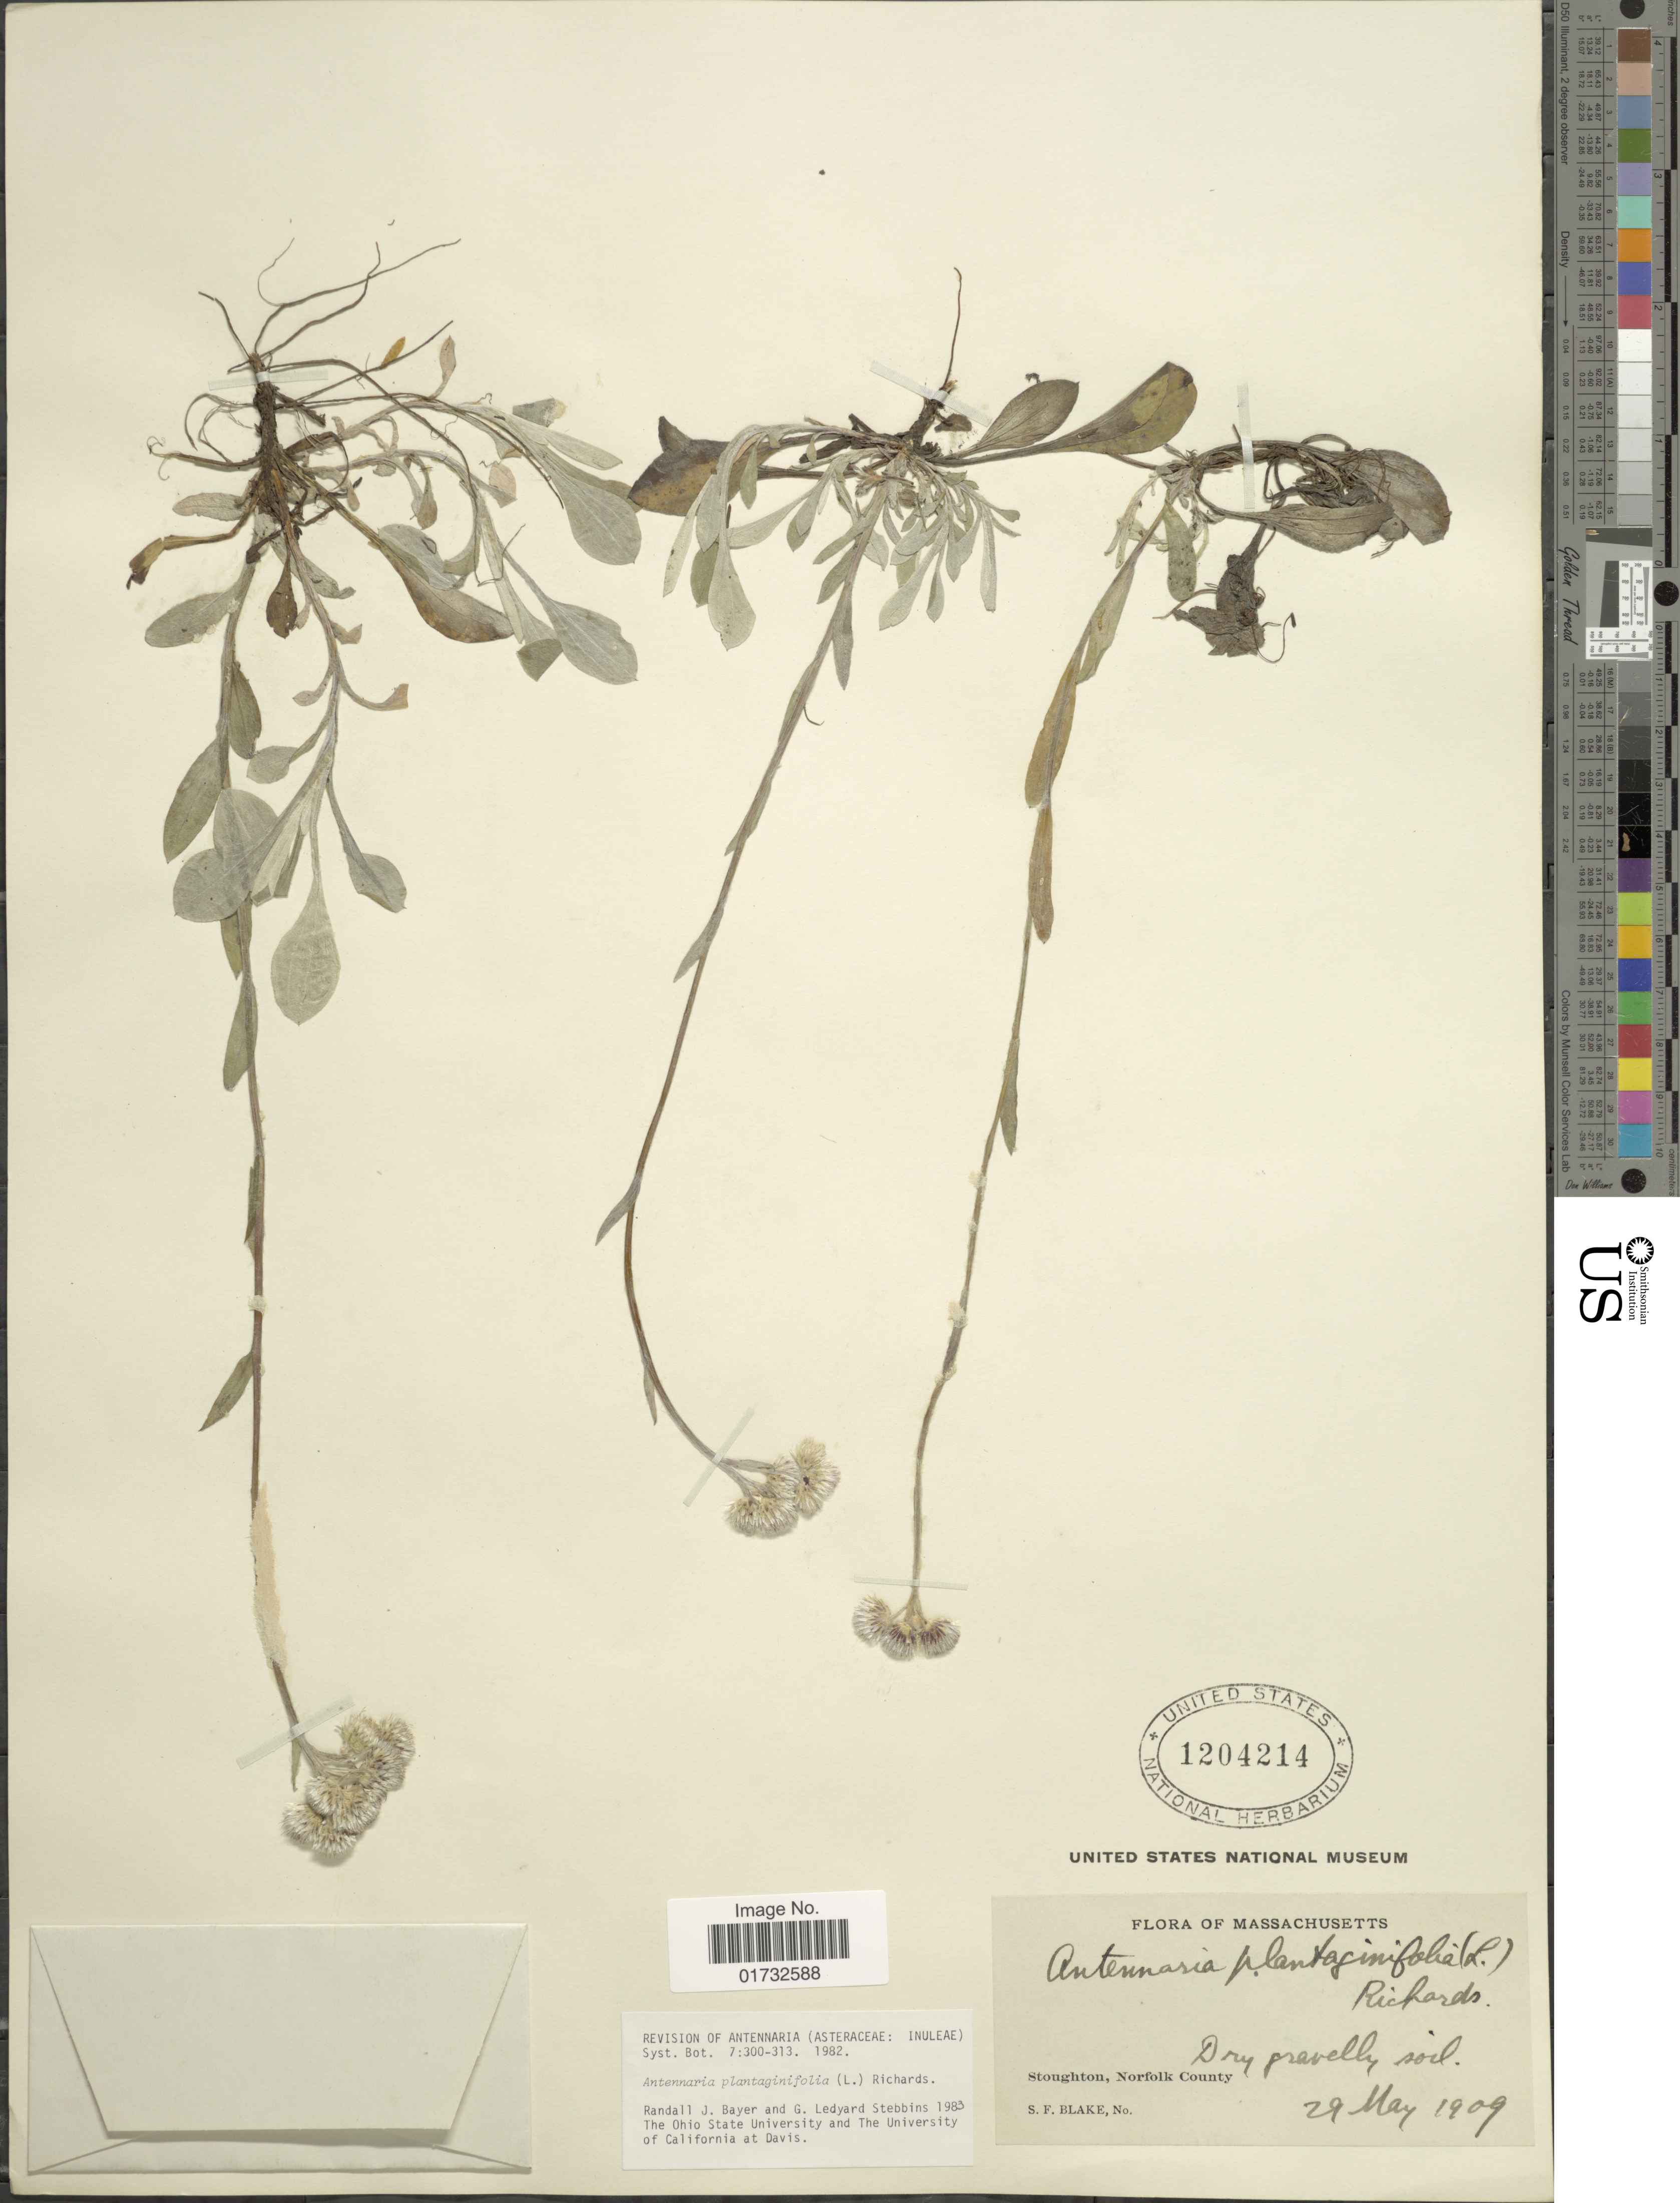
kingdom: Plantae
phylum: Tracheophyta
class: Magnoliopsida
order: Asterales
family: Asteraceae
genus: Antennaria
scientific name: Antennaria plantaginifolia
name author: (L.) Richardson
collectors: S. Blake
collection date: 1909-05-29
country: United States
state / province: Massachusetts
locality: Stoughton, Norfolk County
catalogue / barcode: US 1204214